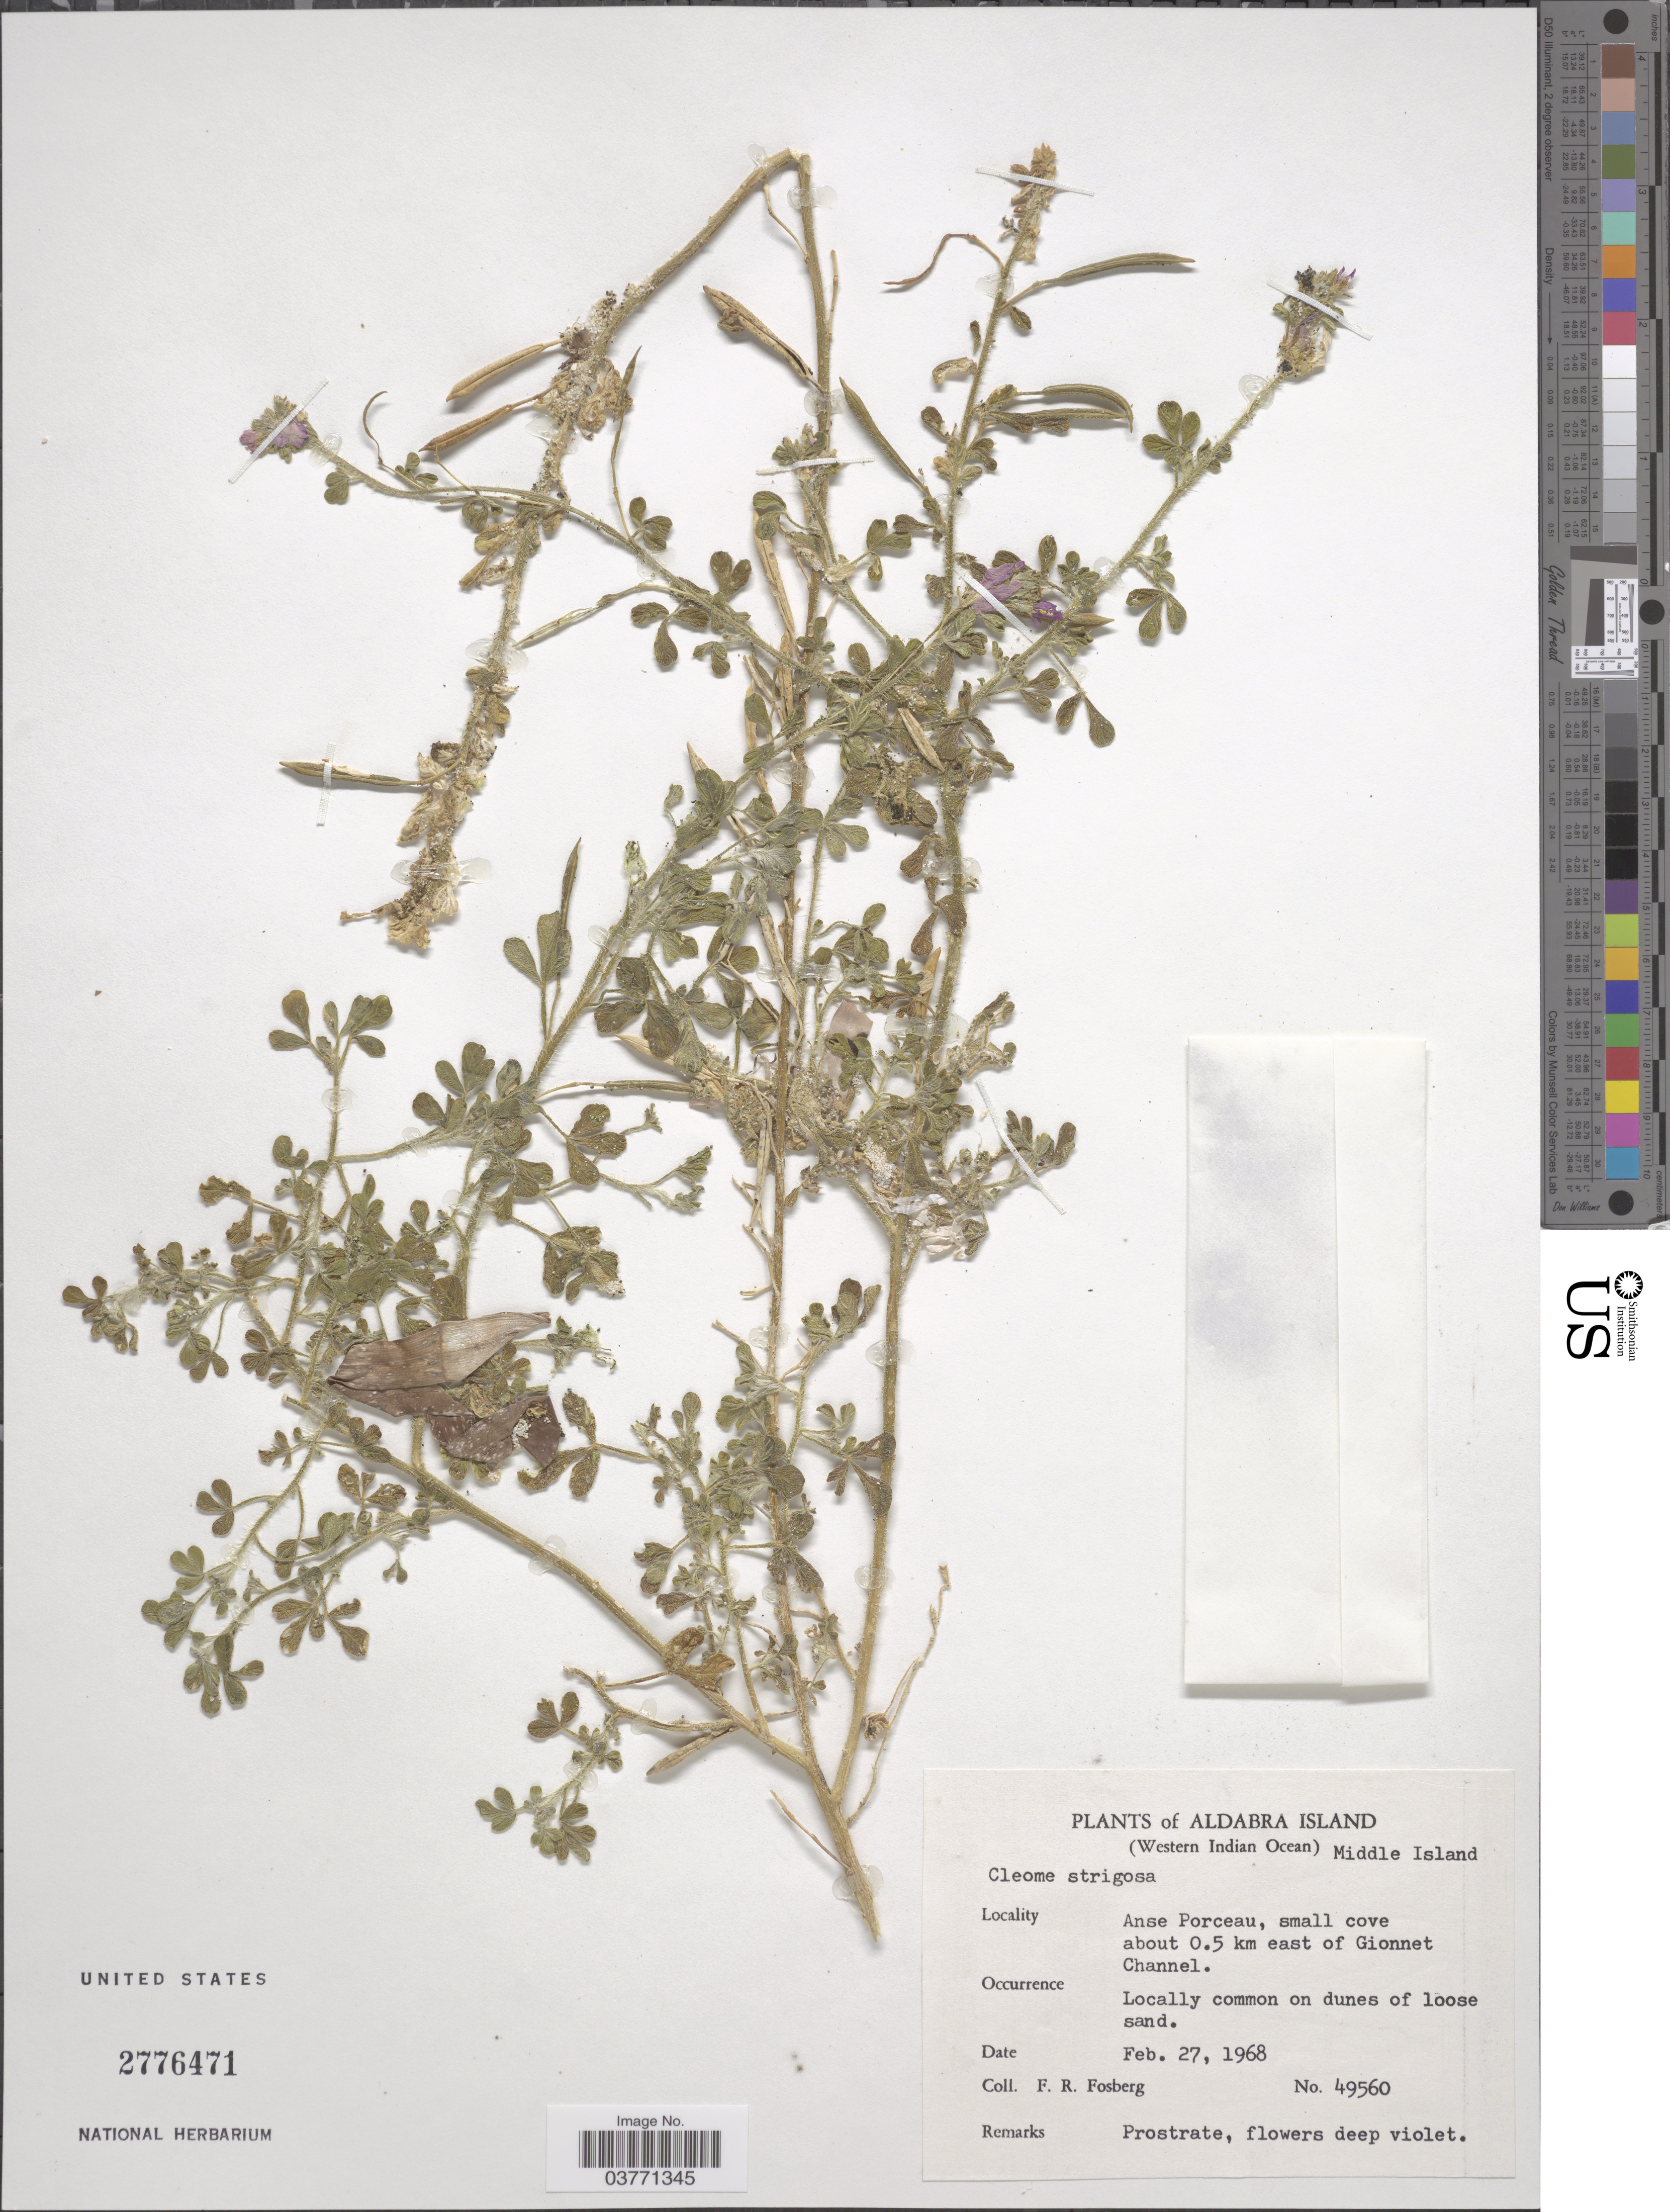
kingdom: Plantae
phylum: Tracheophyta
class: Magnoliopsida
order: Brassicales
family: Cleomaceae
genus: Sieruela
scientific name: Sieruela strigosa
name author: (Bojer) Roalson & J.C. Hall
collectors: F. R. Fosberg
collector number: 49560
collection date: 1968-02-27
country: Seychelles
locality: Aldabra Island (Western Indian Ocean) Middle Island. Anse Porceau, small cove about 0.5 km east of Gionnet Channel.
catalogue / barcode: US 2776471